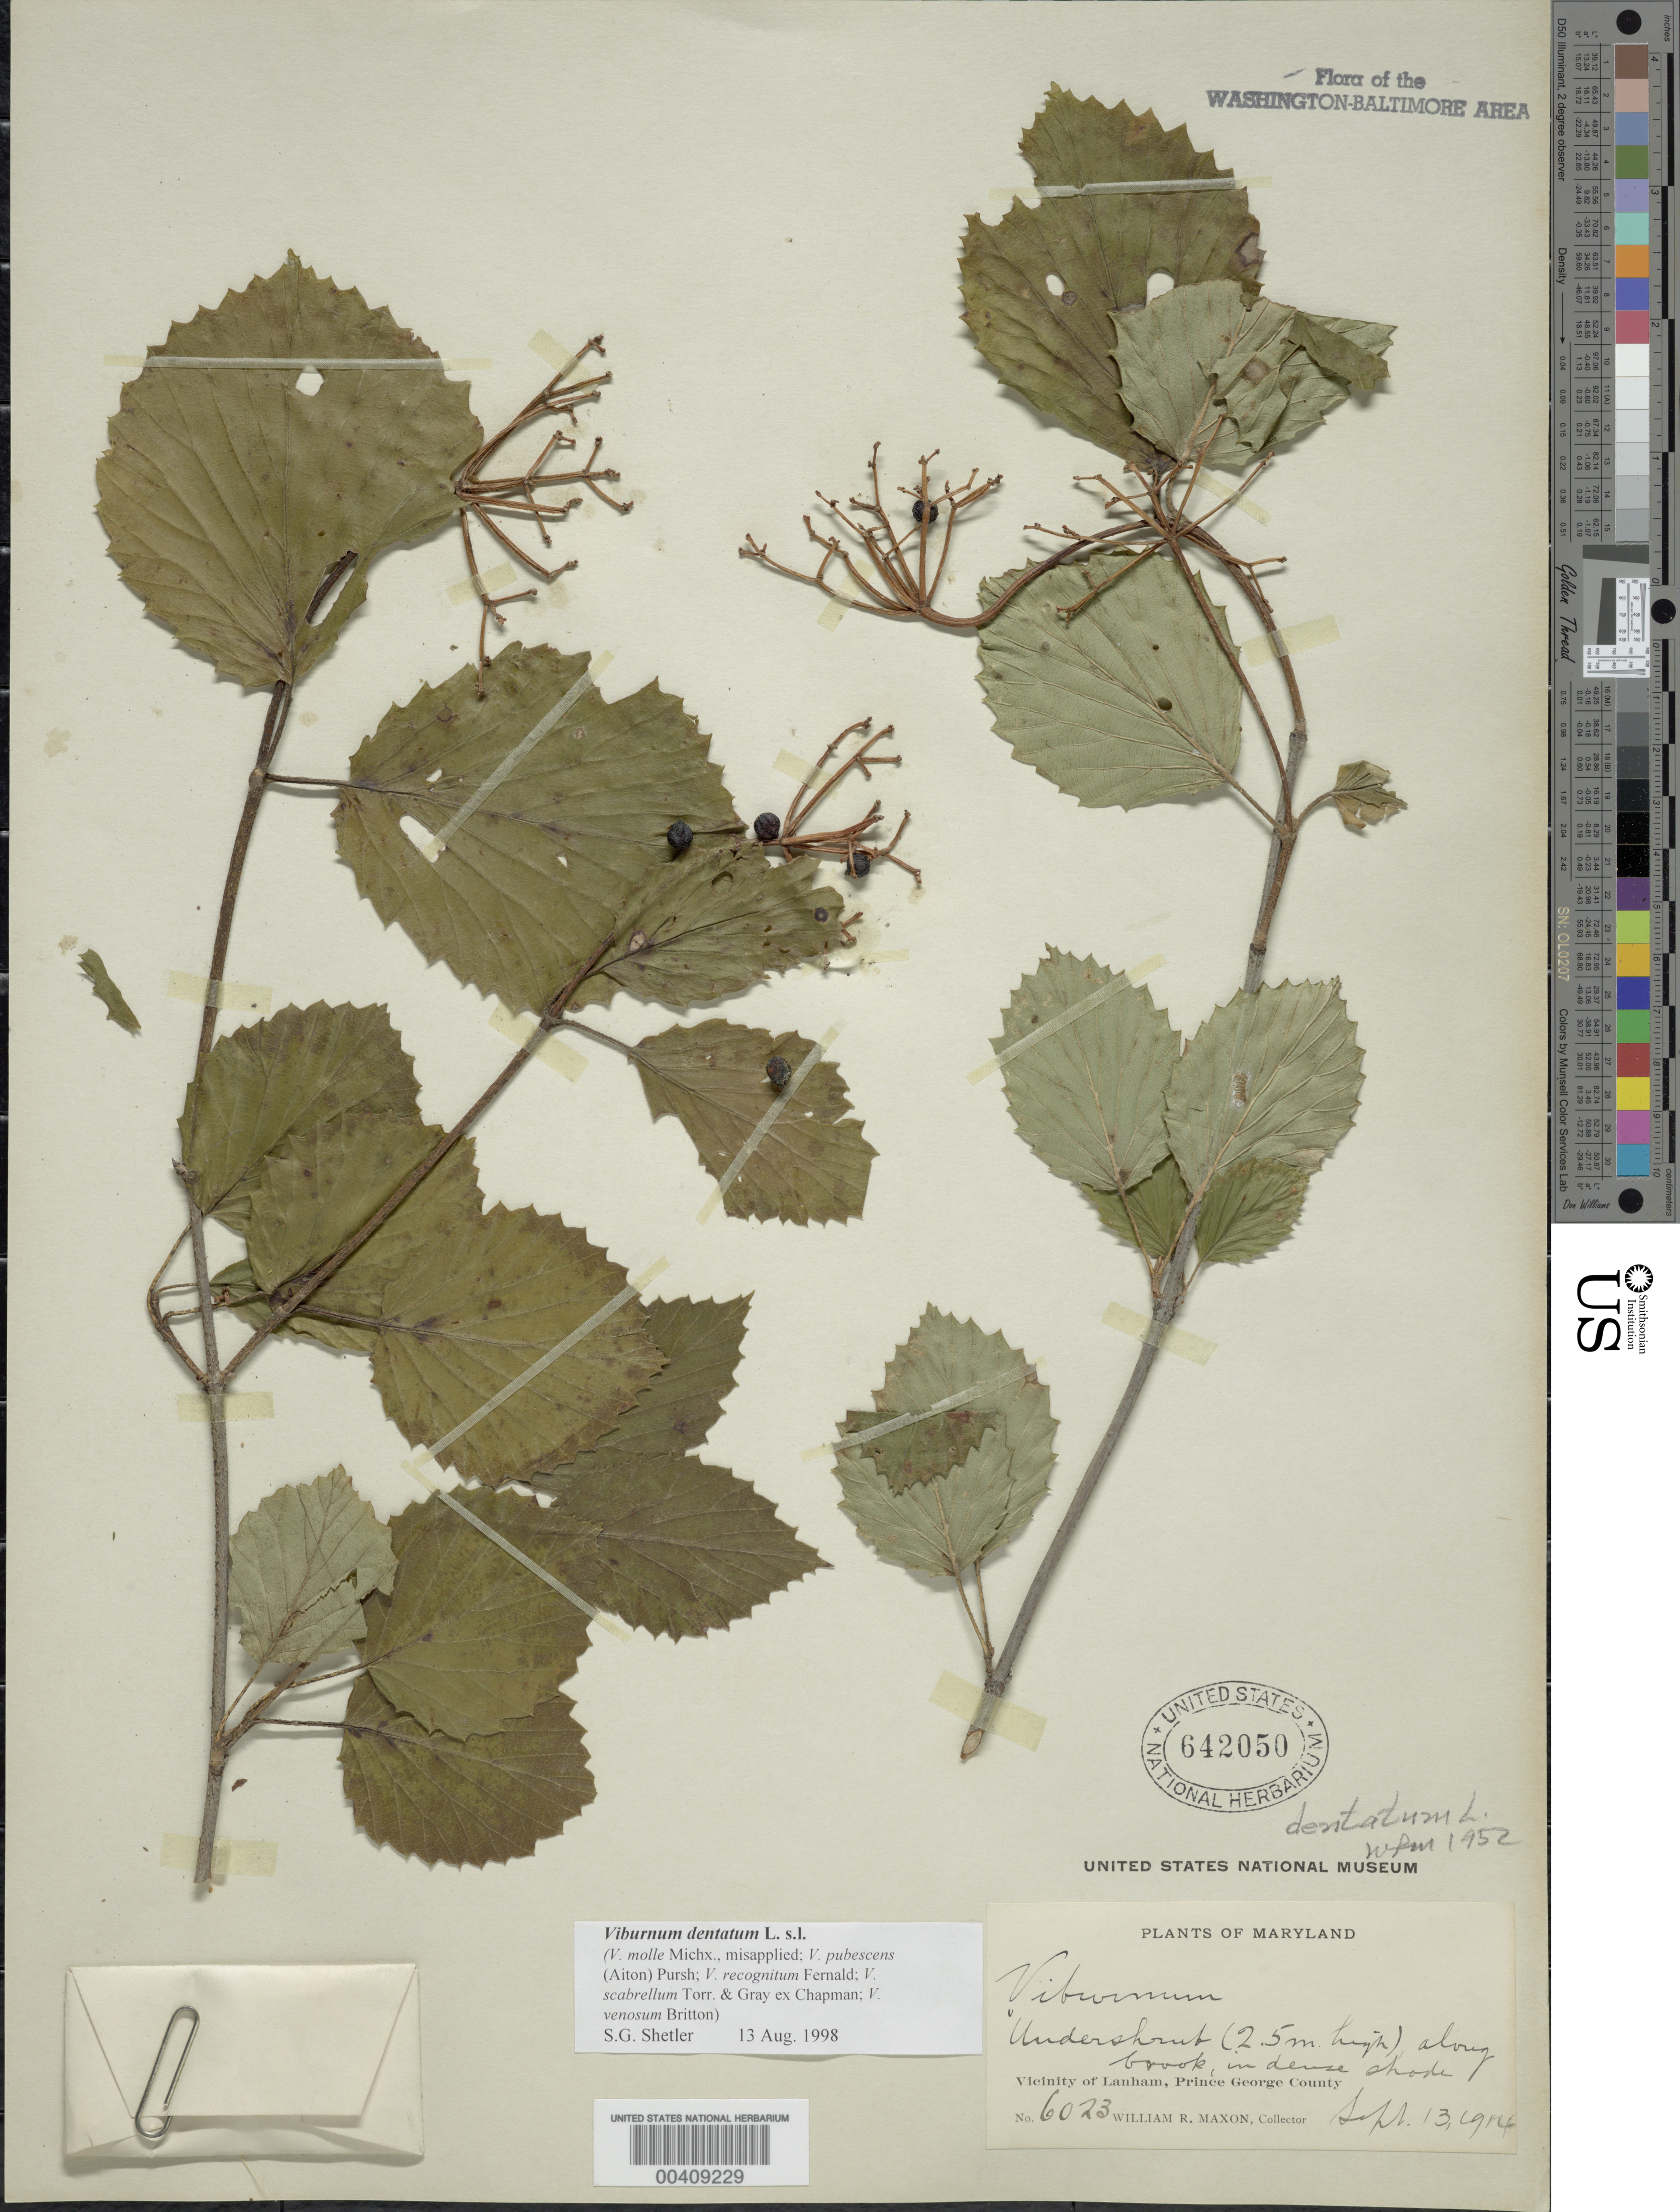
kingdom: Plantae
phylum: Tracheophyta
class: Magnoliopsida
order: Dipsacales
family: Viburnaceae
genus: Viburnum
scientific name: Viburnum dentatum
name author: L.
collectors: W. R. Maxon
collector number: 6023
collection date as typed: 13 Sep 1914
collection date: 1914-09-13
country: United States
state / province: Maryland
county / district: Prince George's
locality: Vicinity of Lanham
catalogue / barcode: US 642050